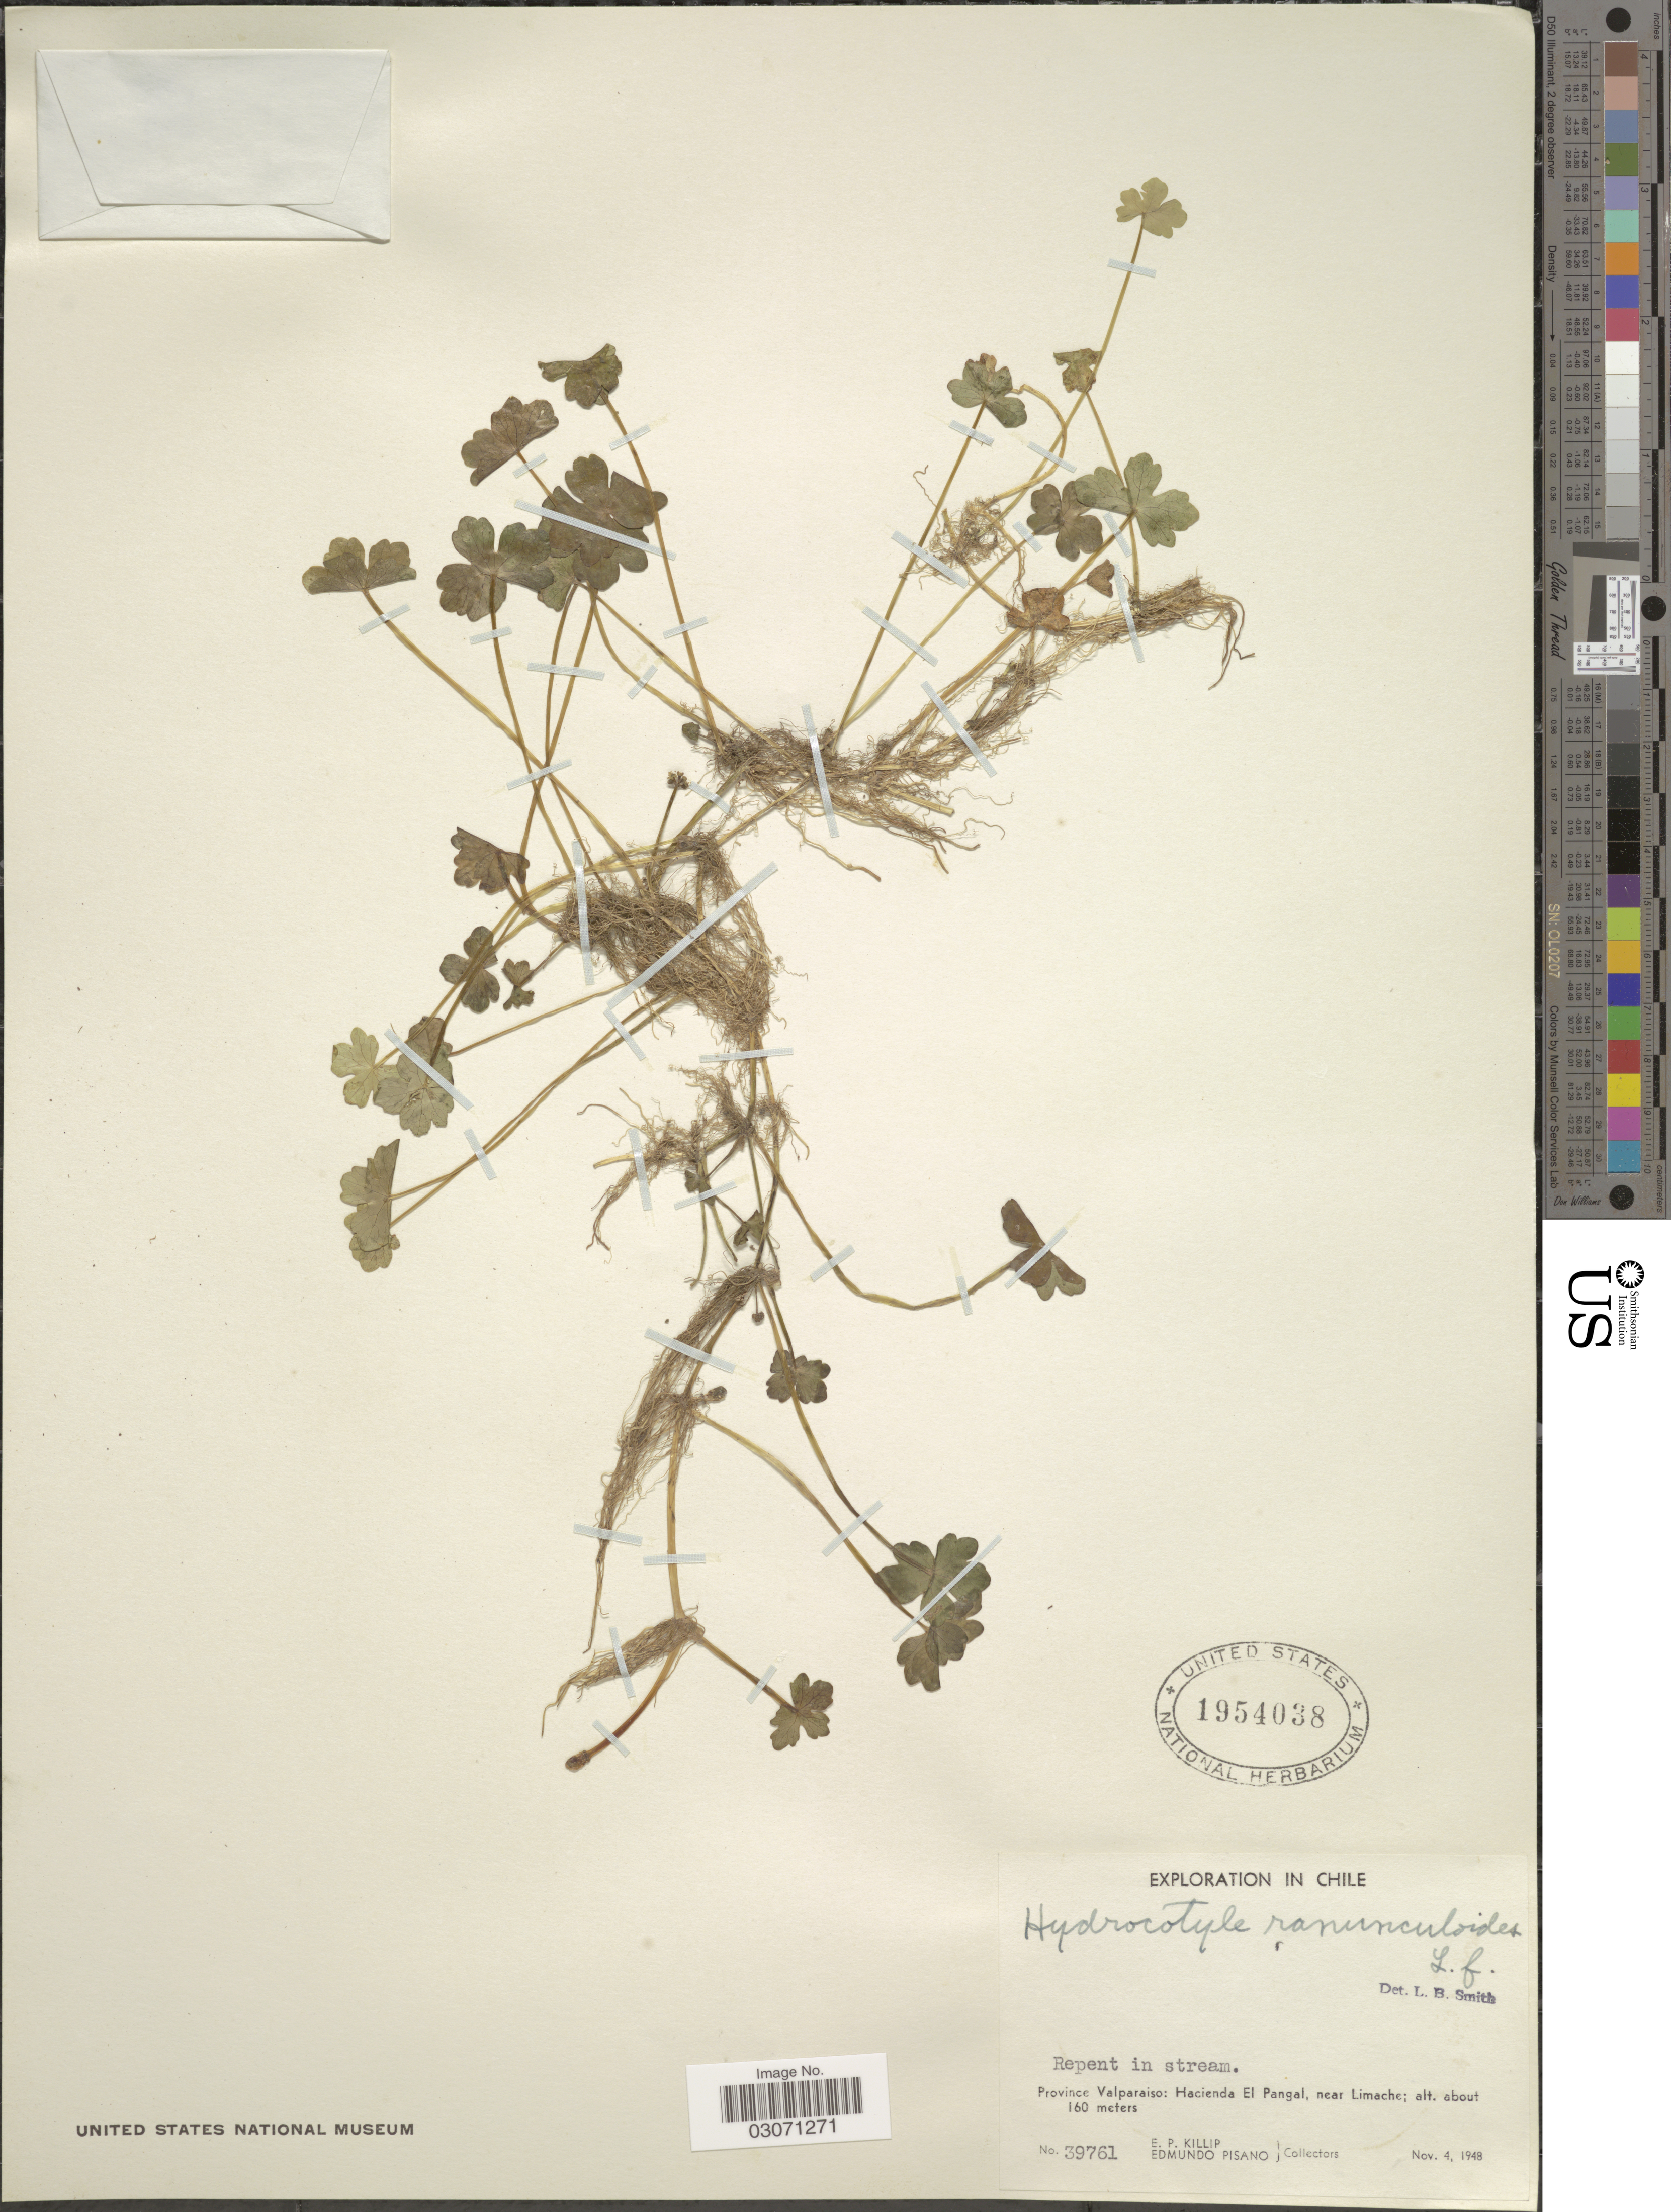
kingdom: Plantae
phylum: Tracheophyta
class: Magnoliopsida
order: Apiales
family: Araliaceae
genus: Hydrocotyle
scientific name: Hydrocotyle ranunculoides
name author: L. f.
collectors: E. P. Killip & E. Pisano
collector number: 39761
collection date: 1948-11-04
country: Chile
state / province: Valparaíso (V)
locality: Hacienda El Pangal, near Limache.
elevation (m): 160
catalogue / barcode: US 1954038